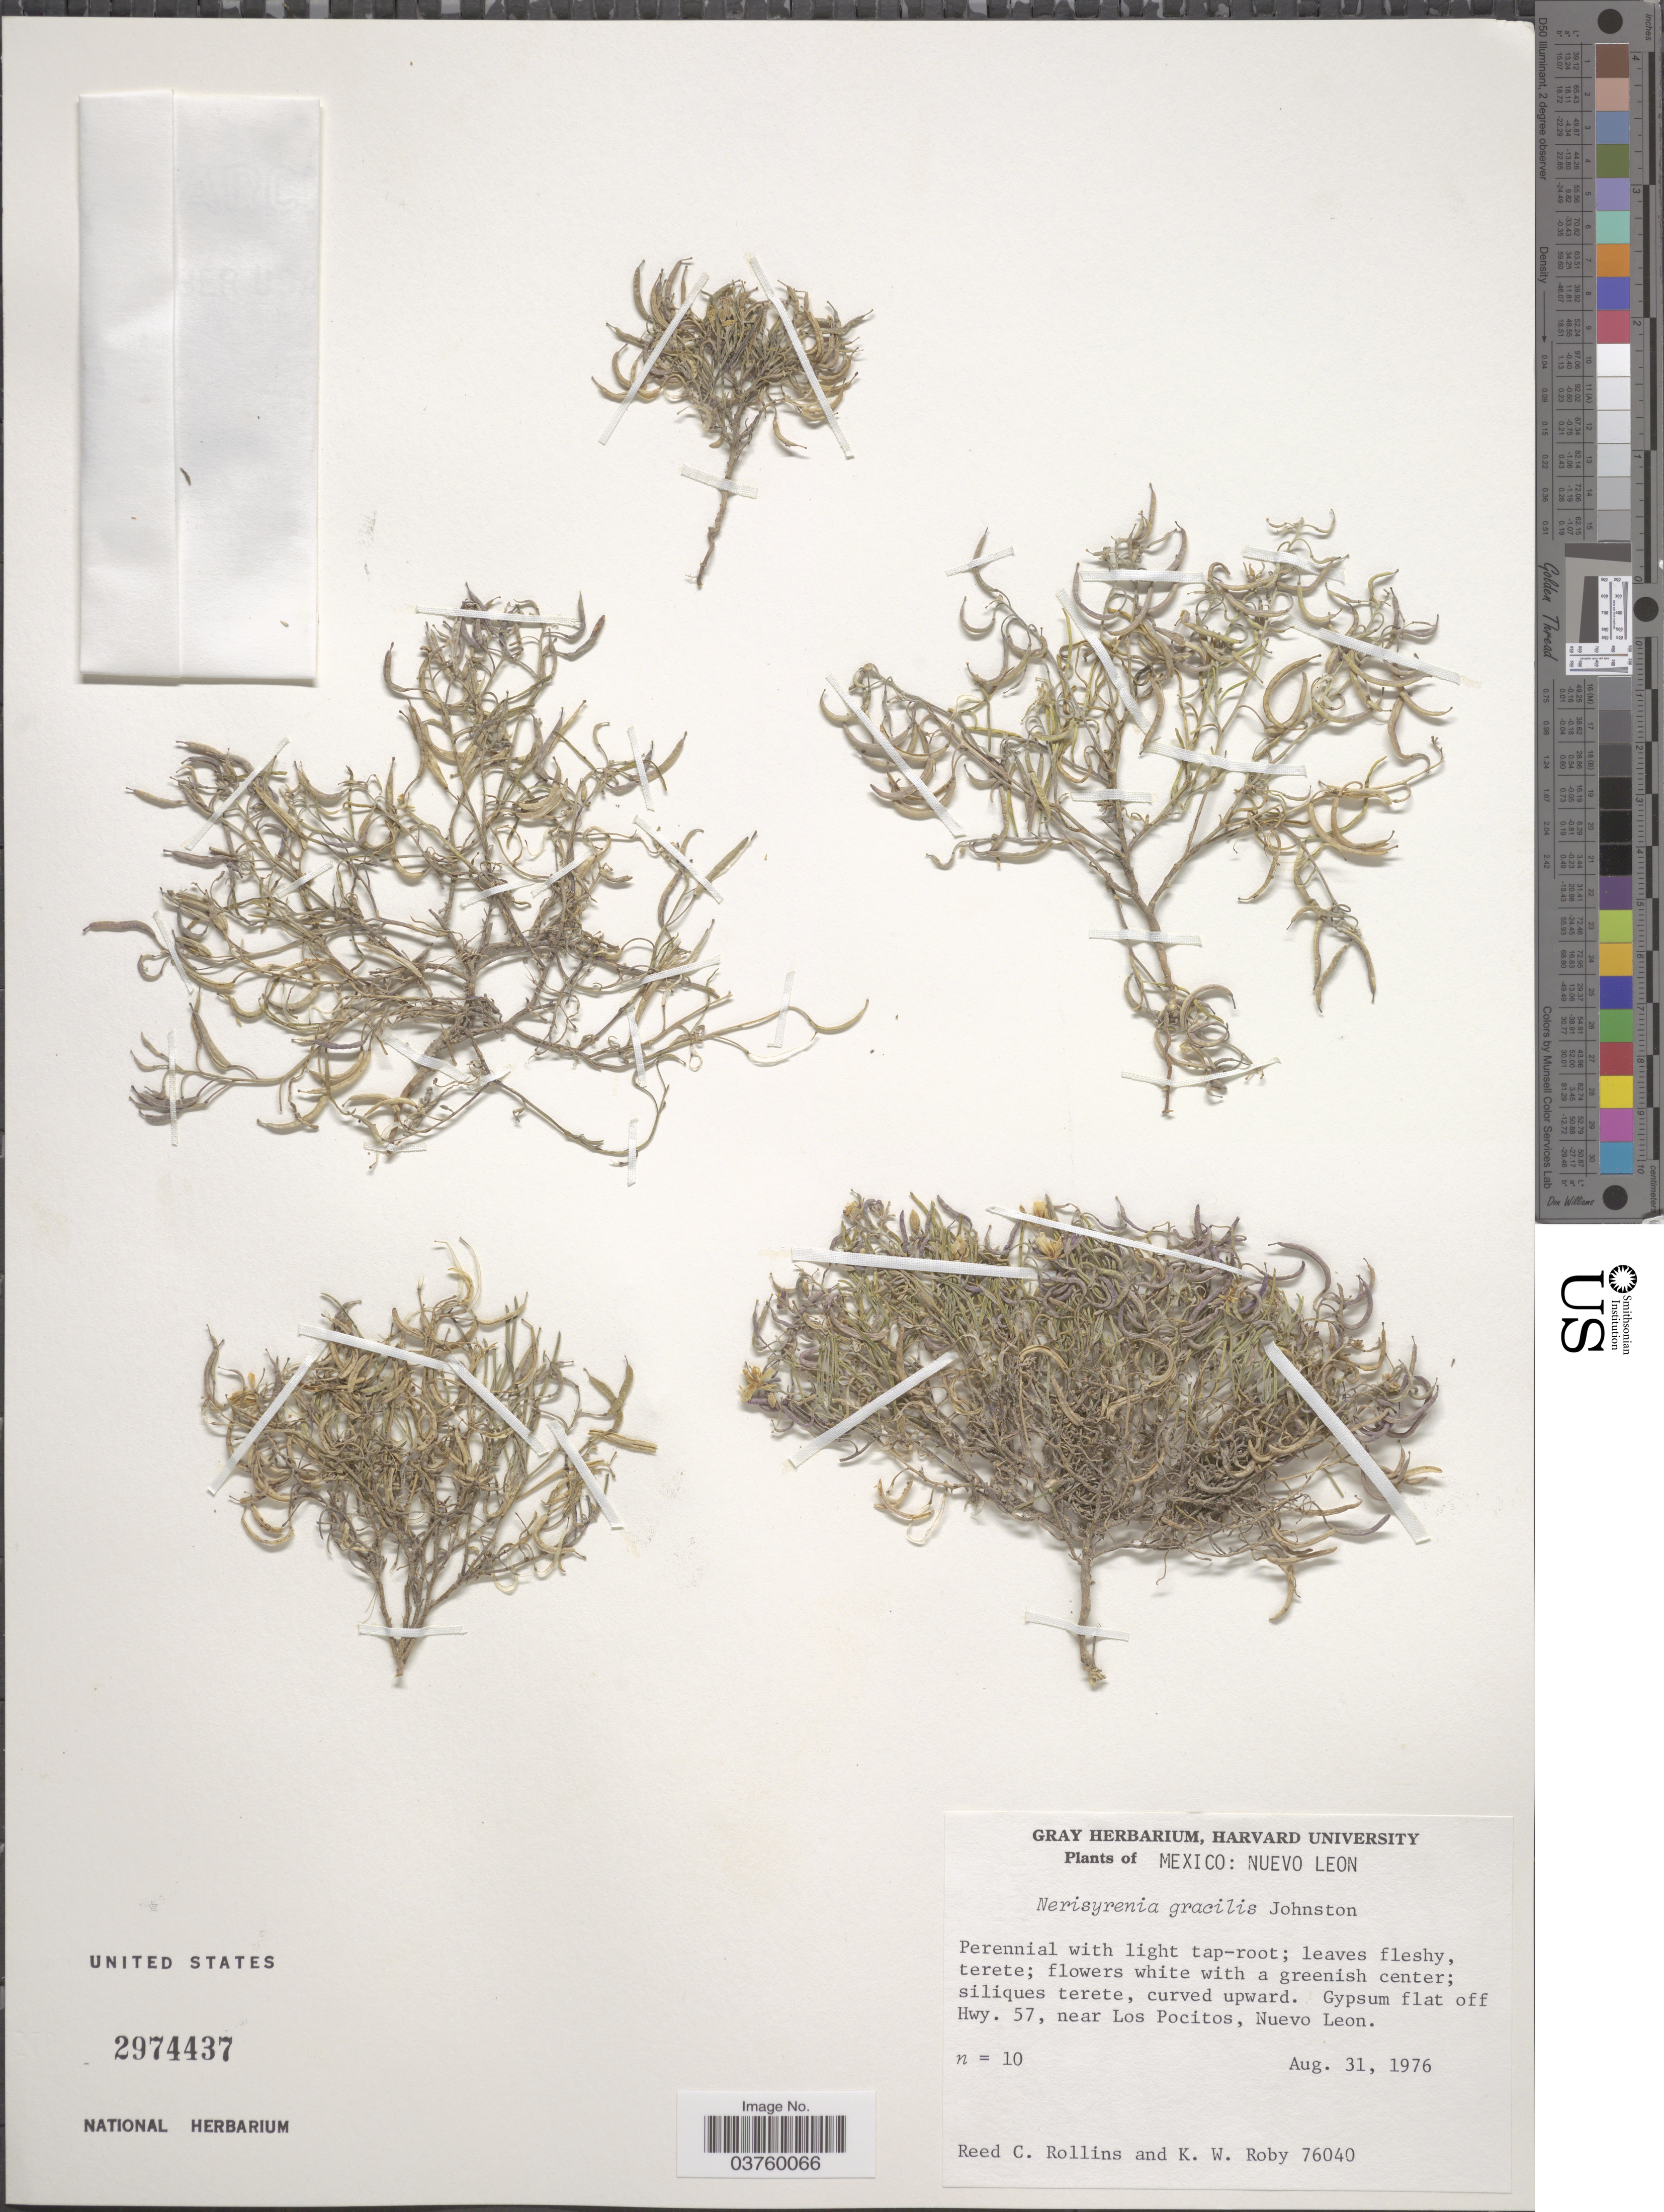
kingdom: Plantae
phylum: Tracheophyta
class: Magnoliopsida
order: Brassicales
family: Brassicaceae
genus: Nerisyrenia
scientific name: Nerisyrenia gracilis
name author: I.M. Johnst.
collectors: R. C. Rollins & K. W. Roby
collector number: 76040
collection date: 1976-08-31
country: Mexico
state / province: Nuevo León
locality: Gypsum flat off Hwy. 57, near Los Pocitos.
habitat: gypsum flat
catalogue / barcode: US 2974437